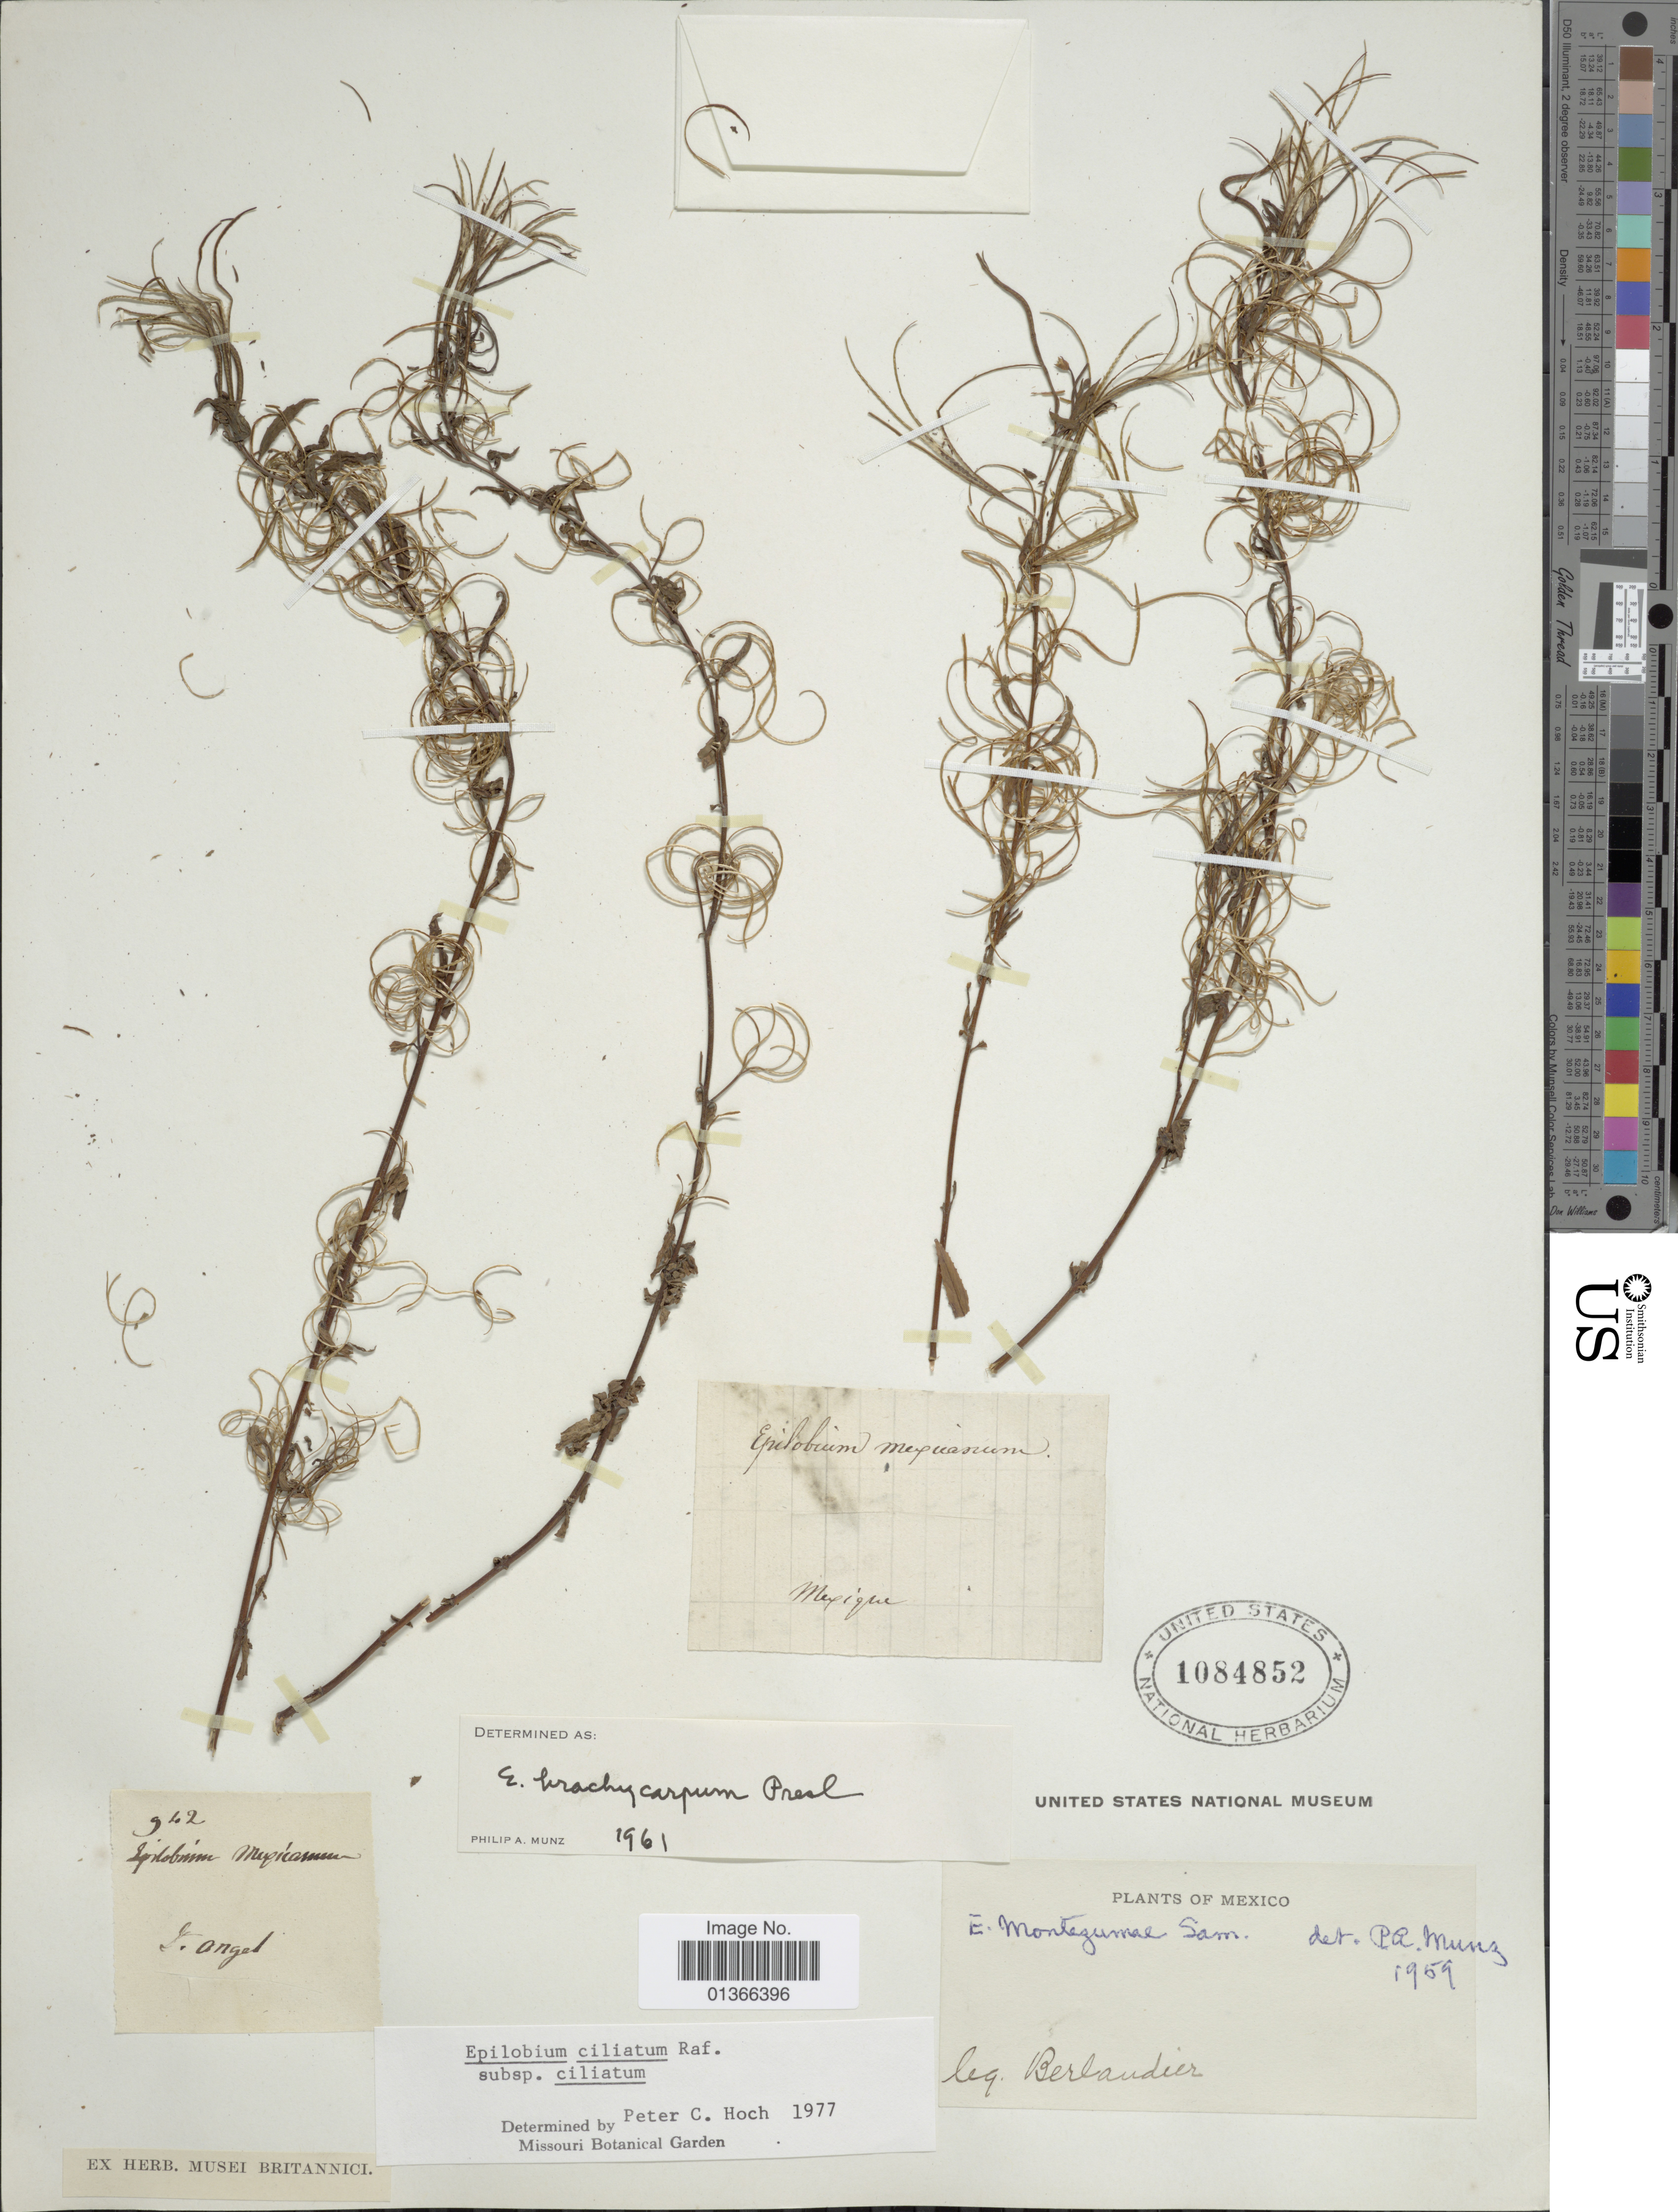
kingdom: Plantae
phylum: Tracheophyta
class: Magnoliopsida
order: Myrtales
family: Onagraceae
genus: Epilobium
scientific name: Epilobium ciliatum subsp. ciliatum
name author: Raf.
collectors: J. L. Berlandier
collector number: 942*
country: Mexico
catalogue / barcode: US 1084852